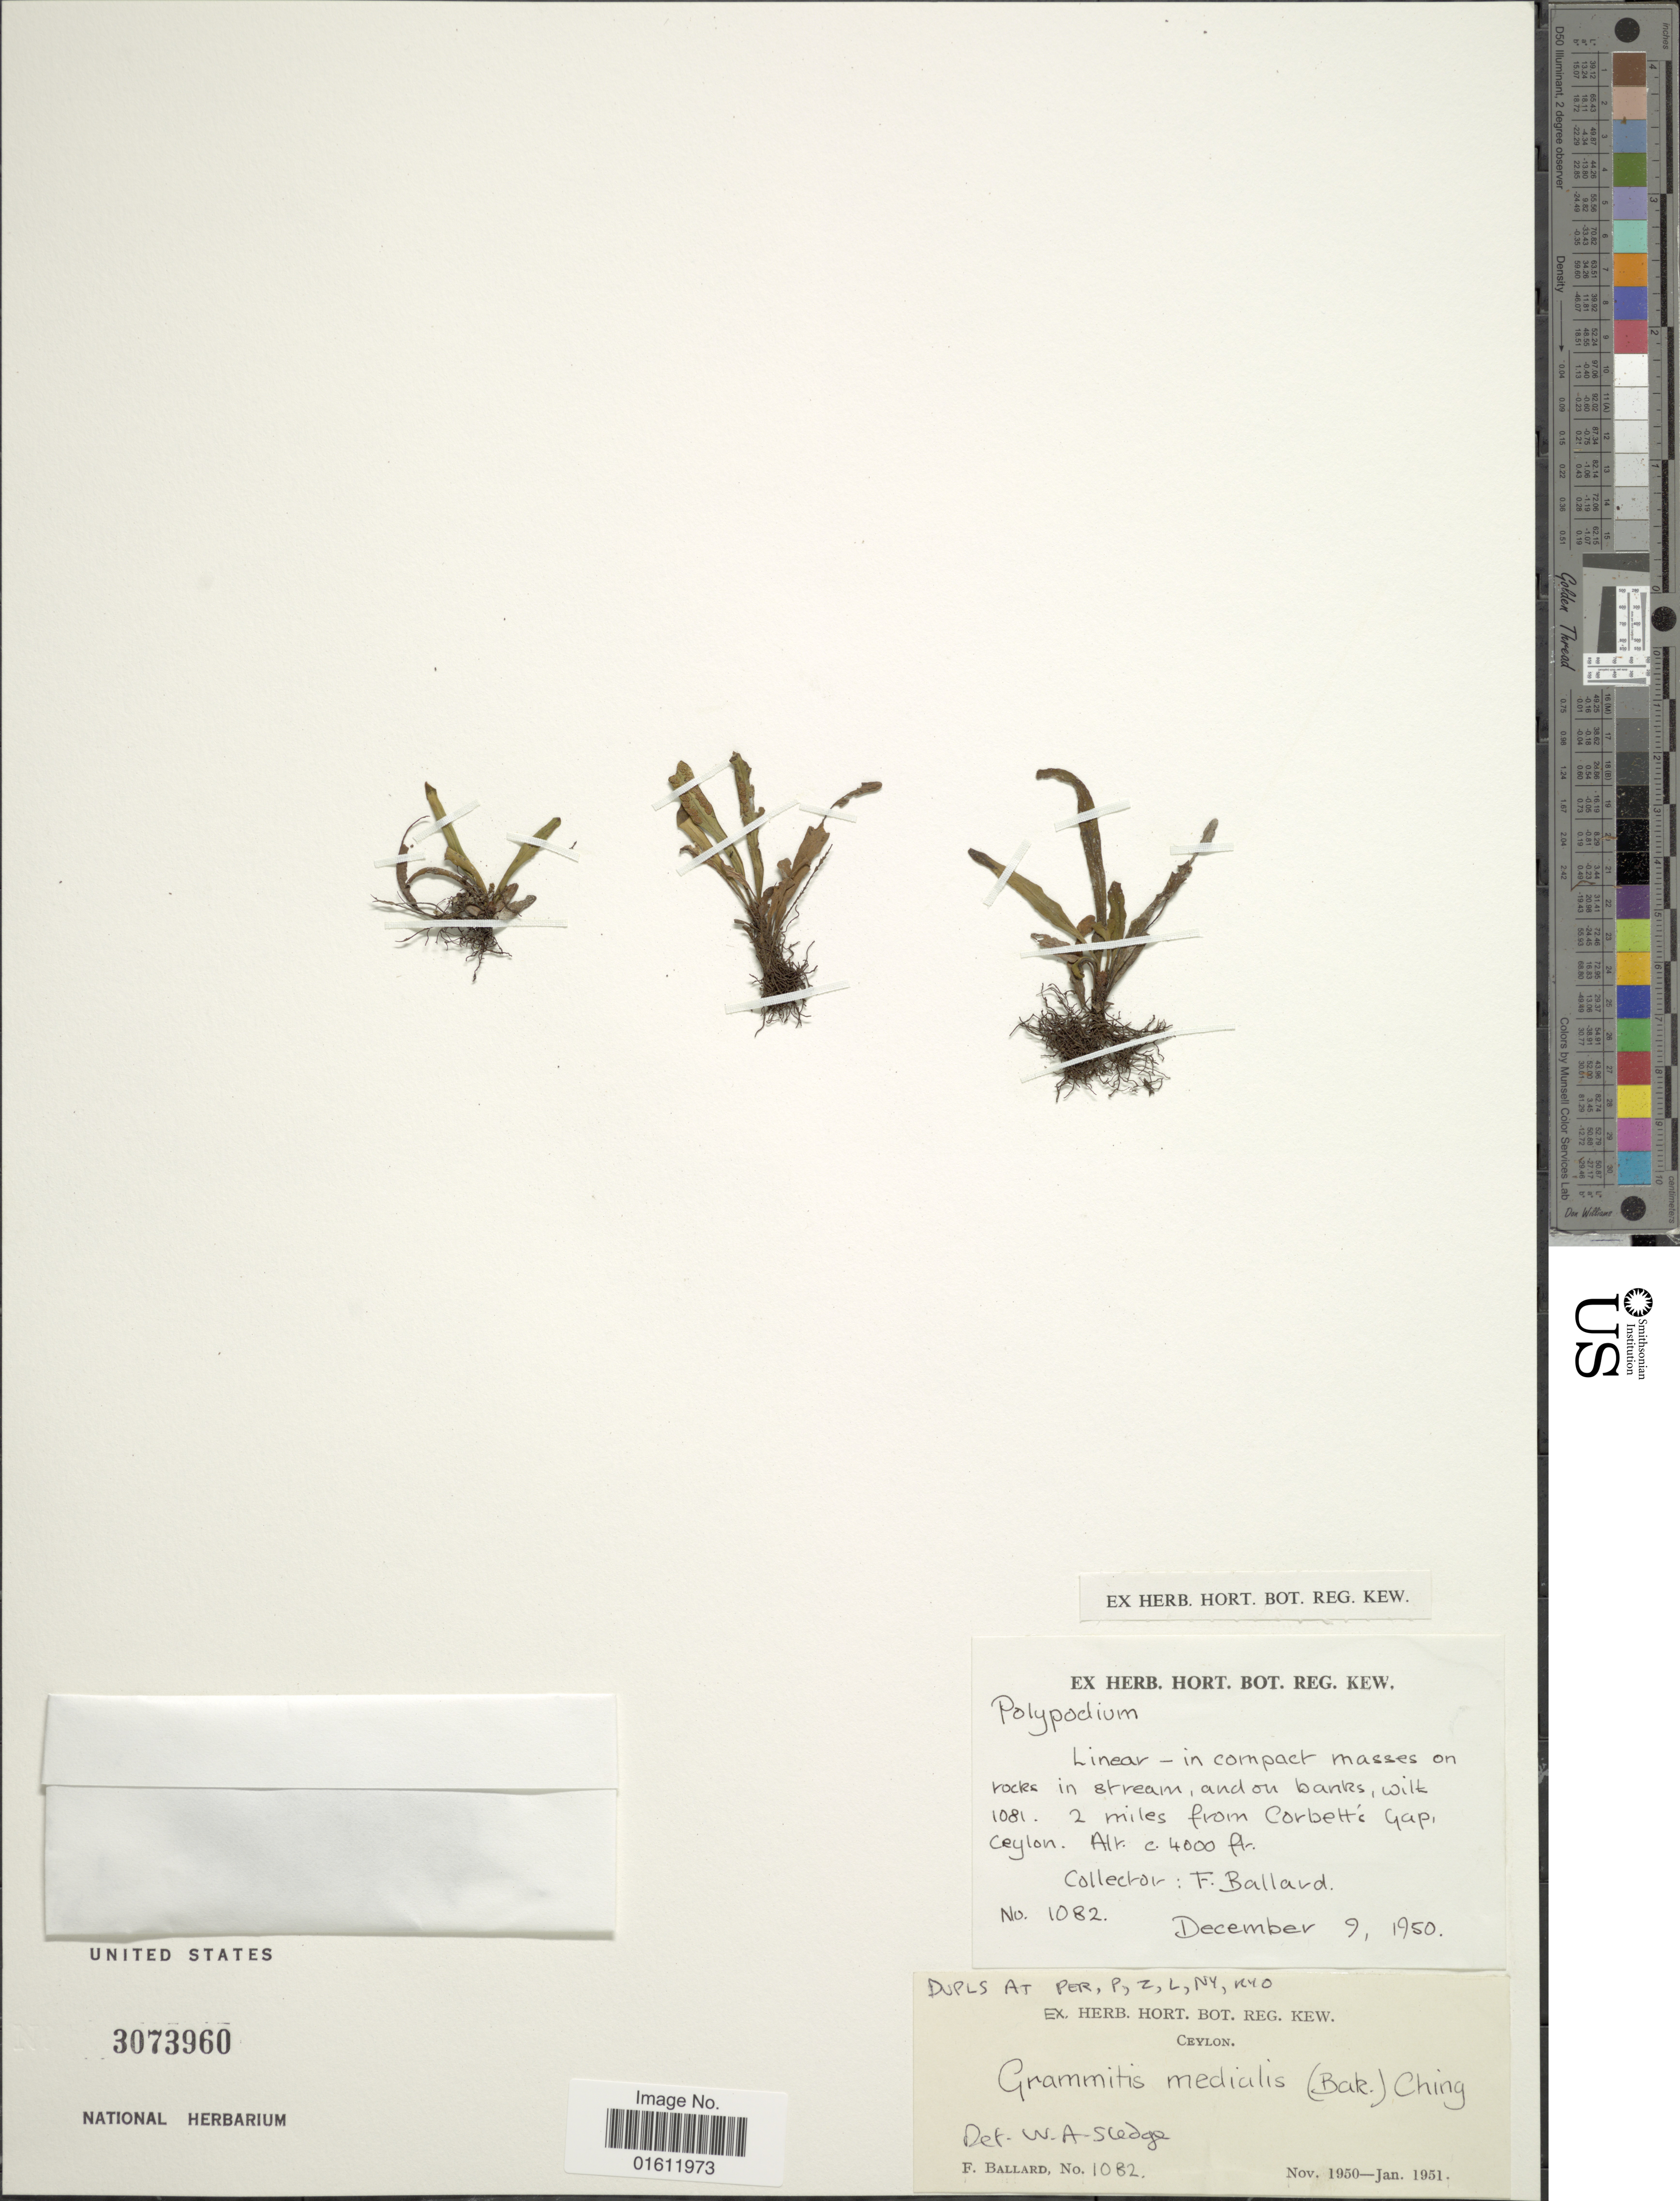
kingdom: Plantae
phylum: Tracheophyta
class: Polypodiopsida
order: Polypodiales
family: Polypodiaceae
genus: Oreogrammitis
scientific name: Oreogrammitis medialis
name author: (Baker) Parris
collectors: F. Ballard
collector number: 1082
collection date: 1950-12-09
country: Sri Lanka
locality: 2 miles from Corbette's Gap, Ceylon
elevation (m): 1219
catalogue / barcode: US 3073960